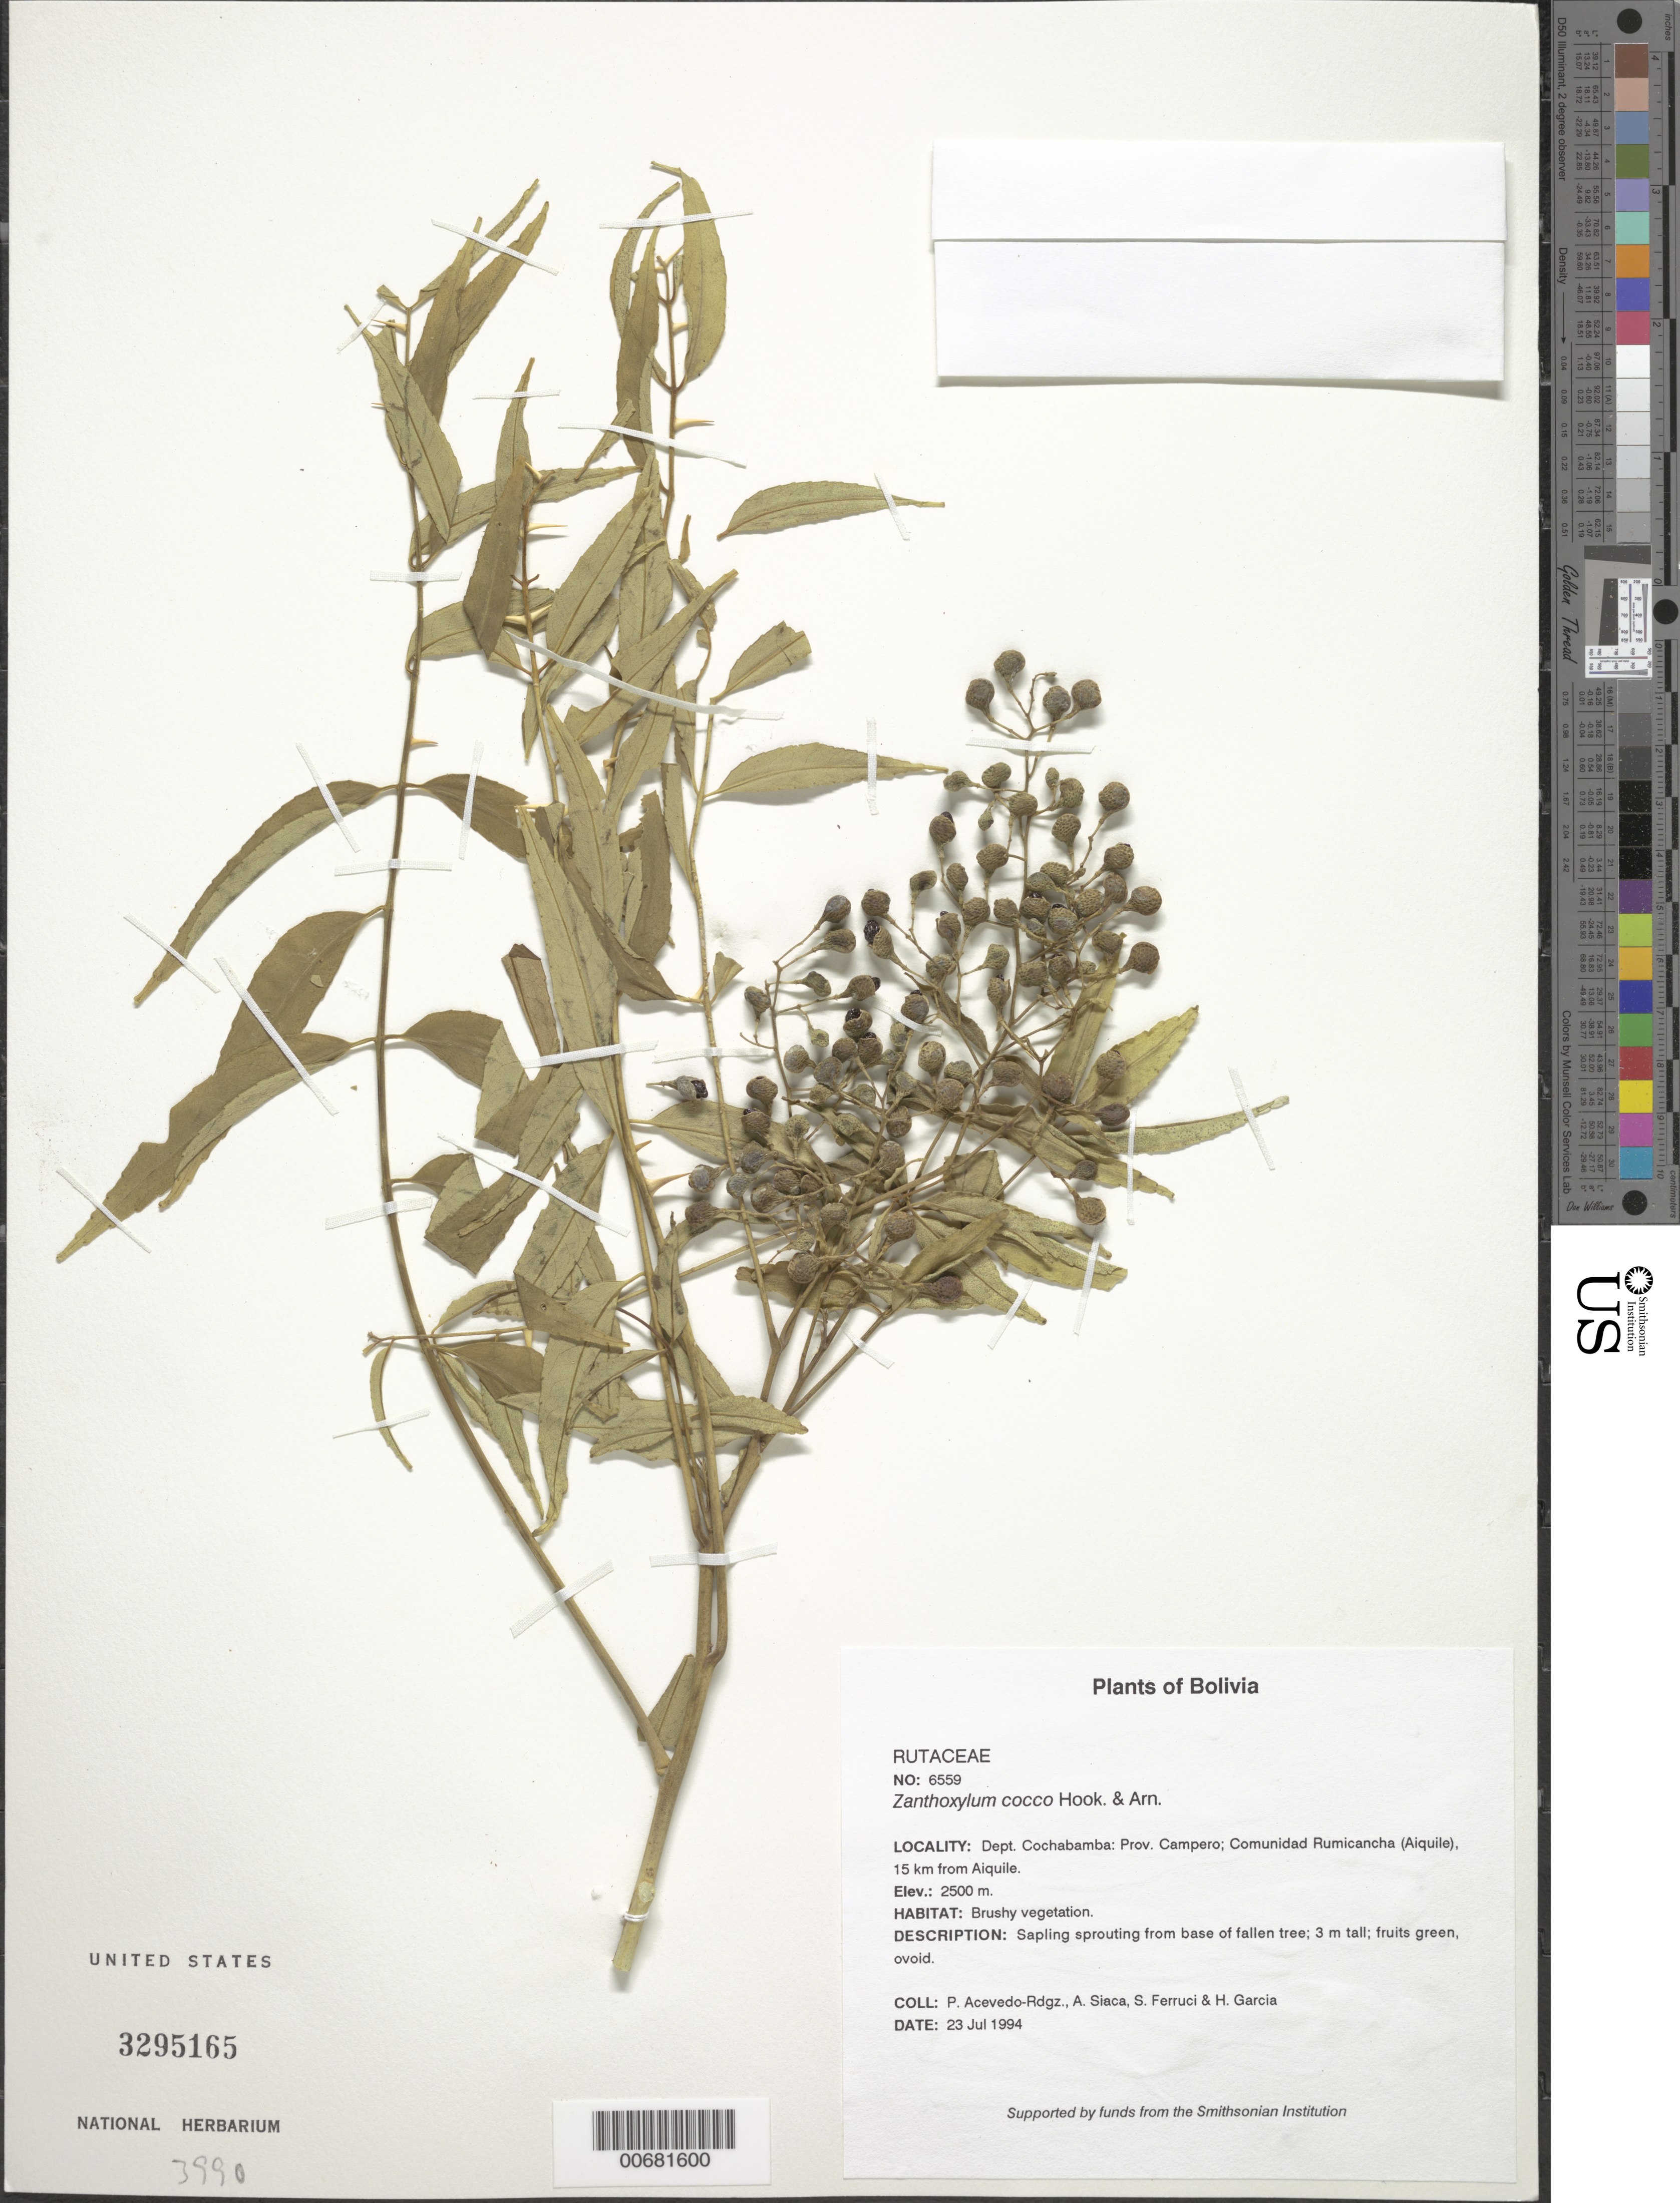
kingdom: Plantae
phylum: Tracheophyta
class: Magnoliopsida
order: Sapindales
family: Rutaceae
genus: Zanthoxylum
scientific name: Zanthoxylum coco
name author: Hook. & Arn.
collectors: P. Acevedo-Rodr., A. Siaca, S. Ferrucci & H. Garcia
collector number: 6559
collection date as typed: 23 Jul 1994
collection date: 1994-07-23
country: Bolivia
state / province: Cochabamba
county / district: Campero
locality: Depart. Cochabamba; Prov. Campero; Comunidad Rumicancha (Aiquile), 15 km from Aiquile.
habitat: Brushy vegetation.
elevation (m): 2500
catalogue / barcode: US 3295165